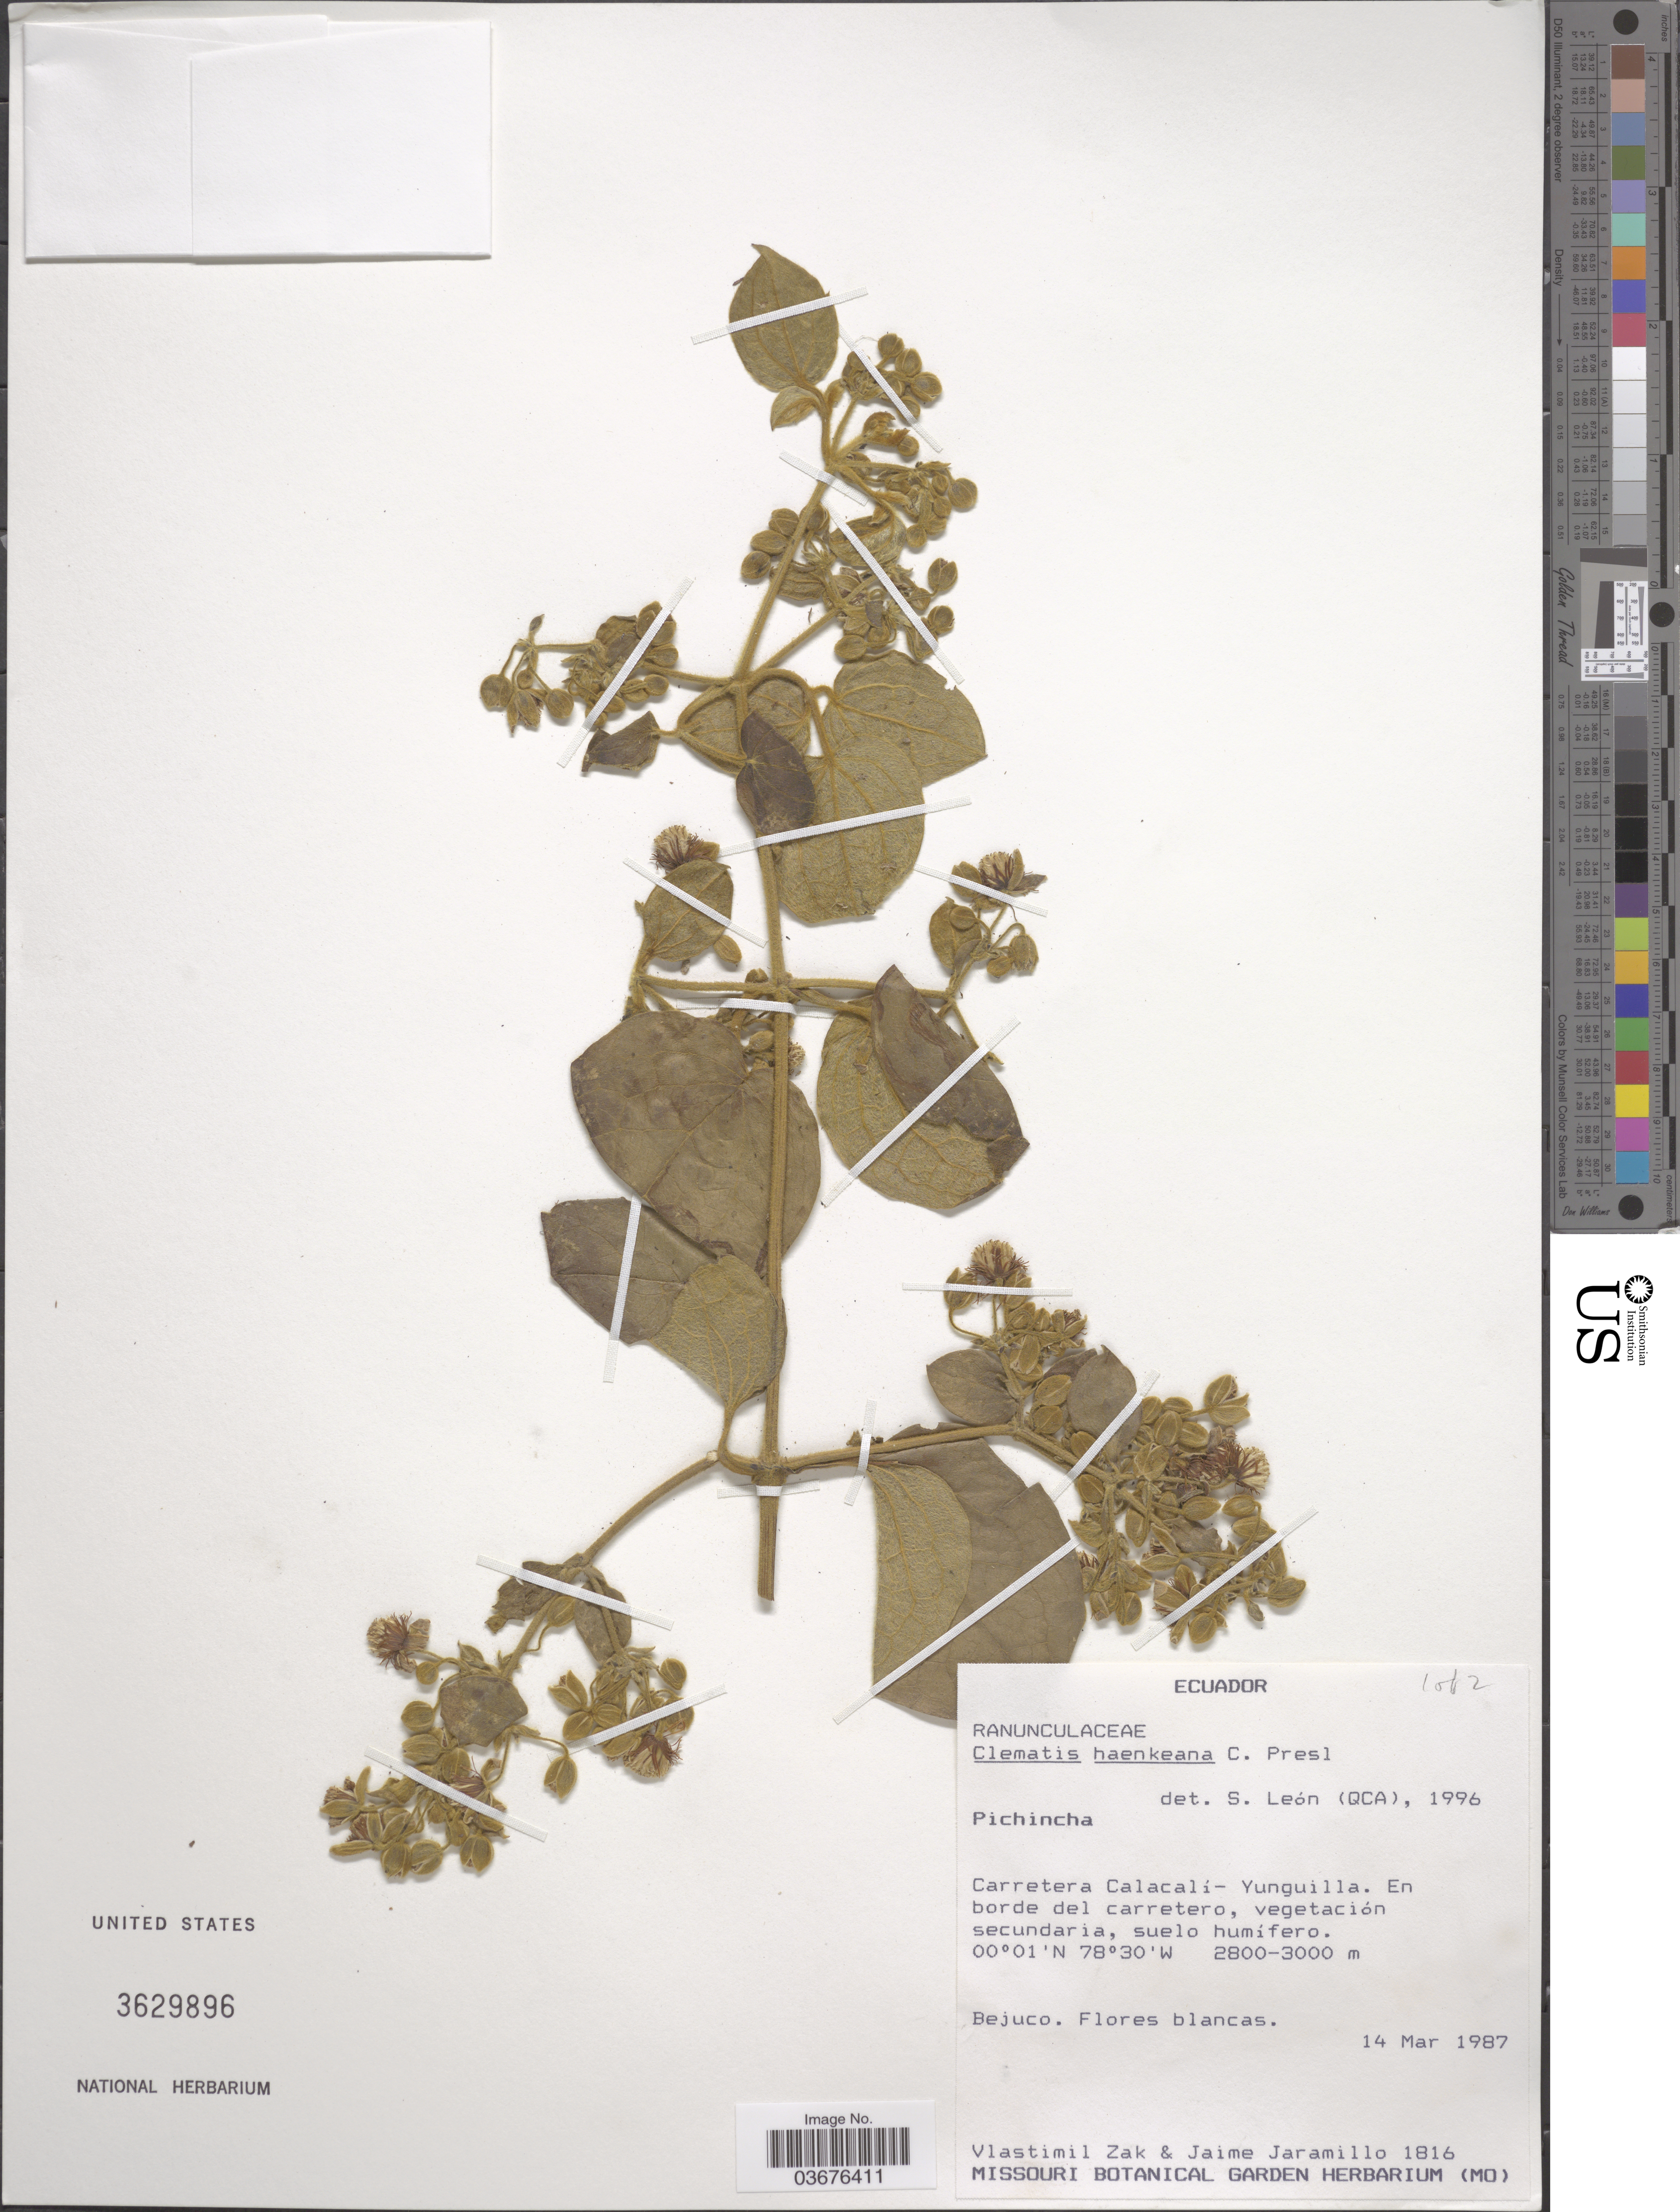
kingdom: Plantae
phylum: Tracheophyta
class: Magnoliopsida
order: Ranunculales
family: Ranunculaceae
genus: Clematis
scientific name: Clematis haenkeana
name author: C. Presl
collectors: V. Zak & J. Jaramillo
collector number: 1816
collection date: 1987-03-14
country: Ecuador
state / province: Pichincha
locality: Carretera Calacalí - Yunguilla. En borde del carretero.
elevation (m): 2800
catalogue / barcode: US 3629896